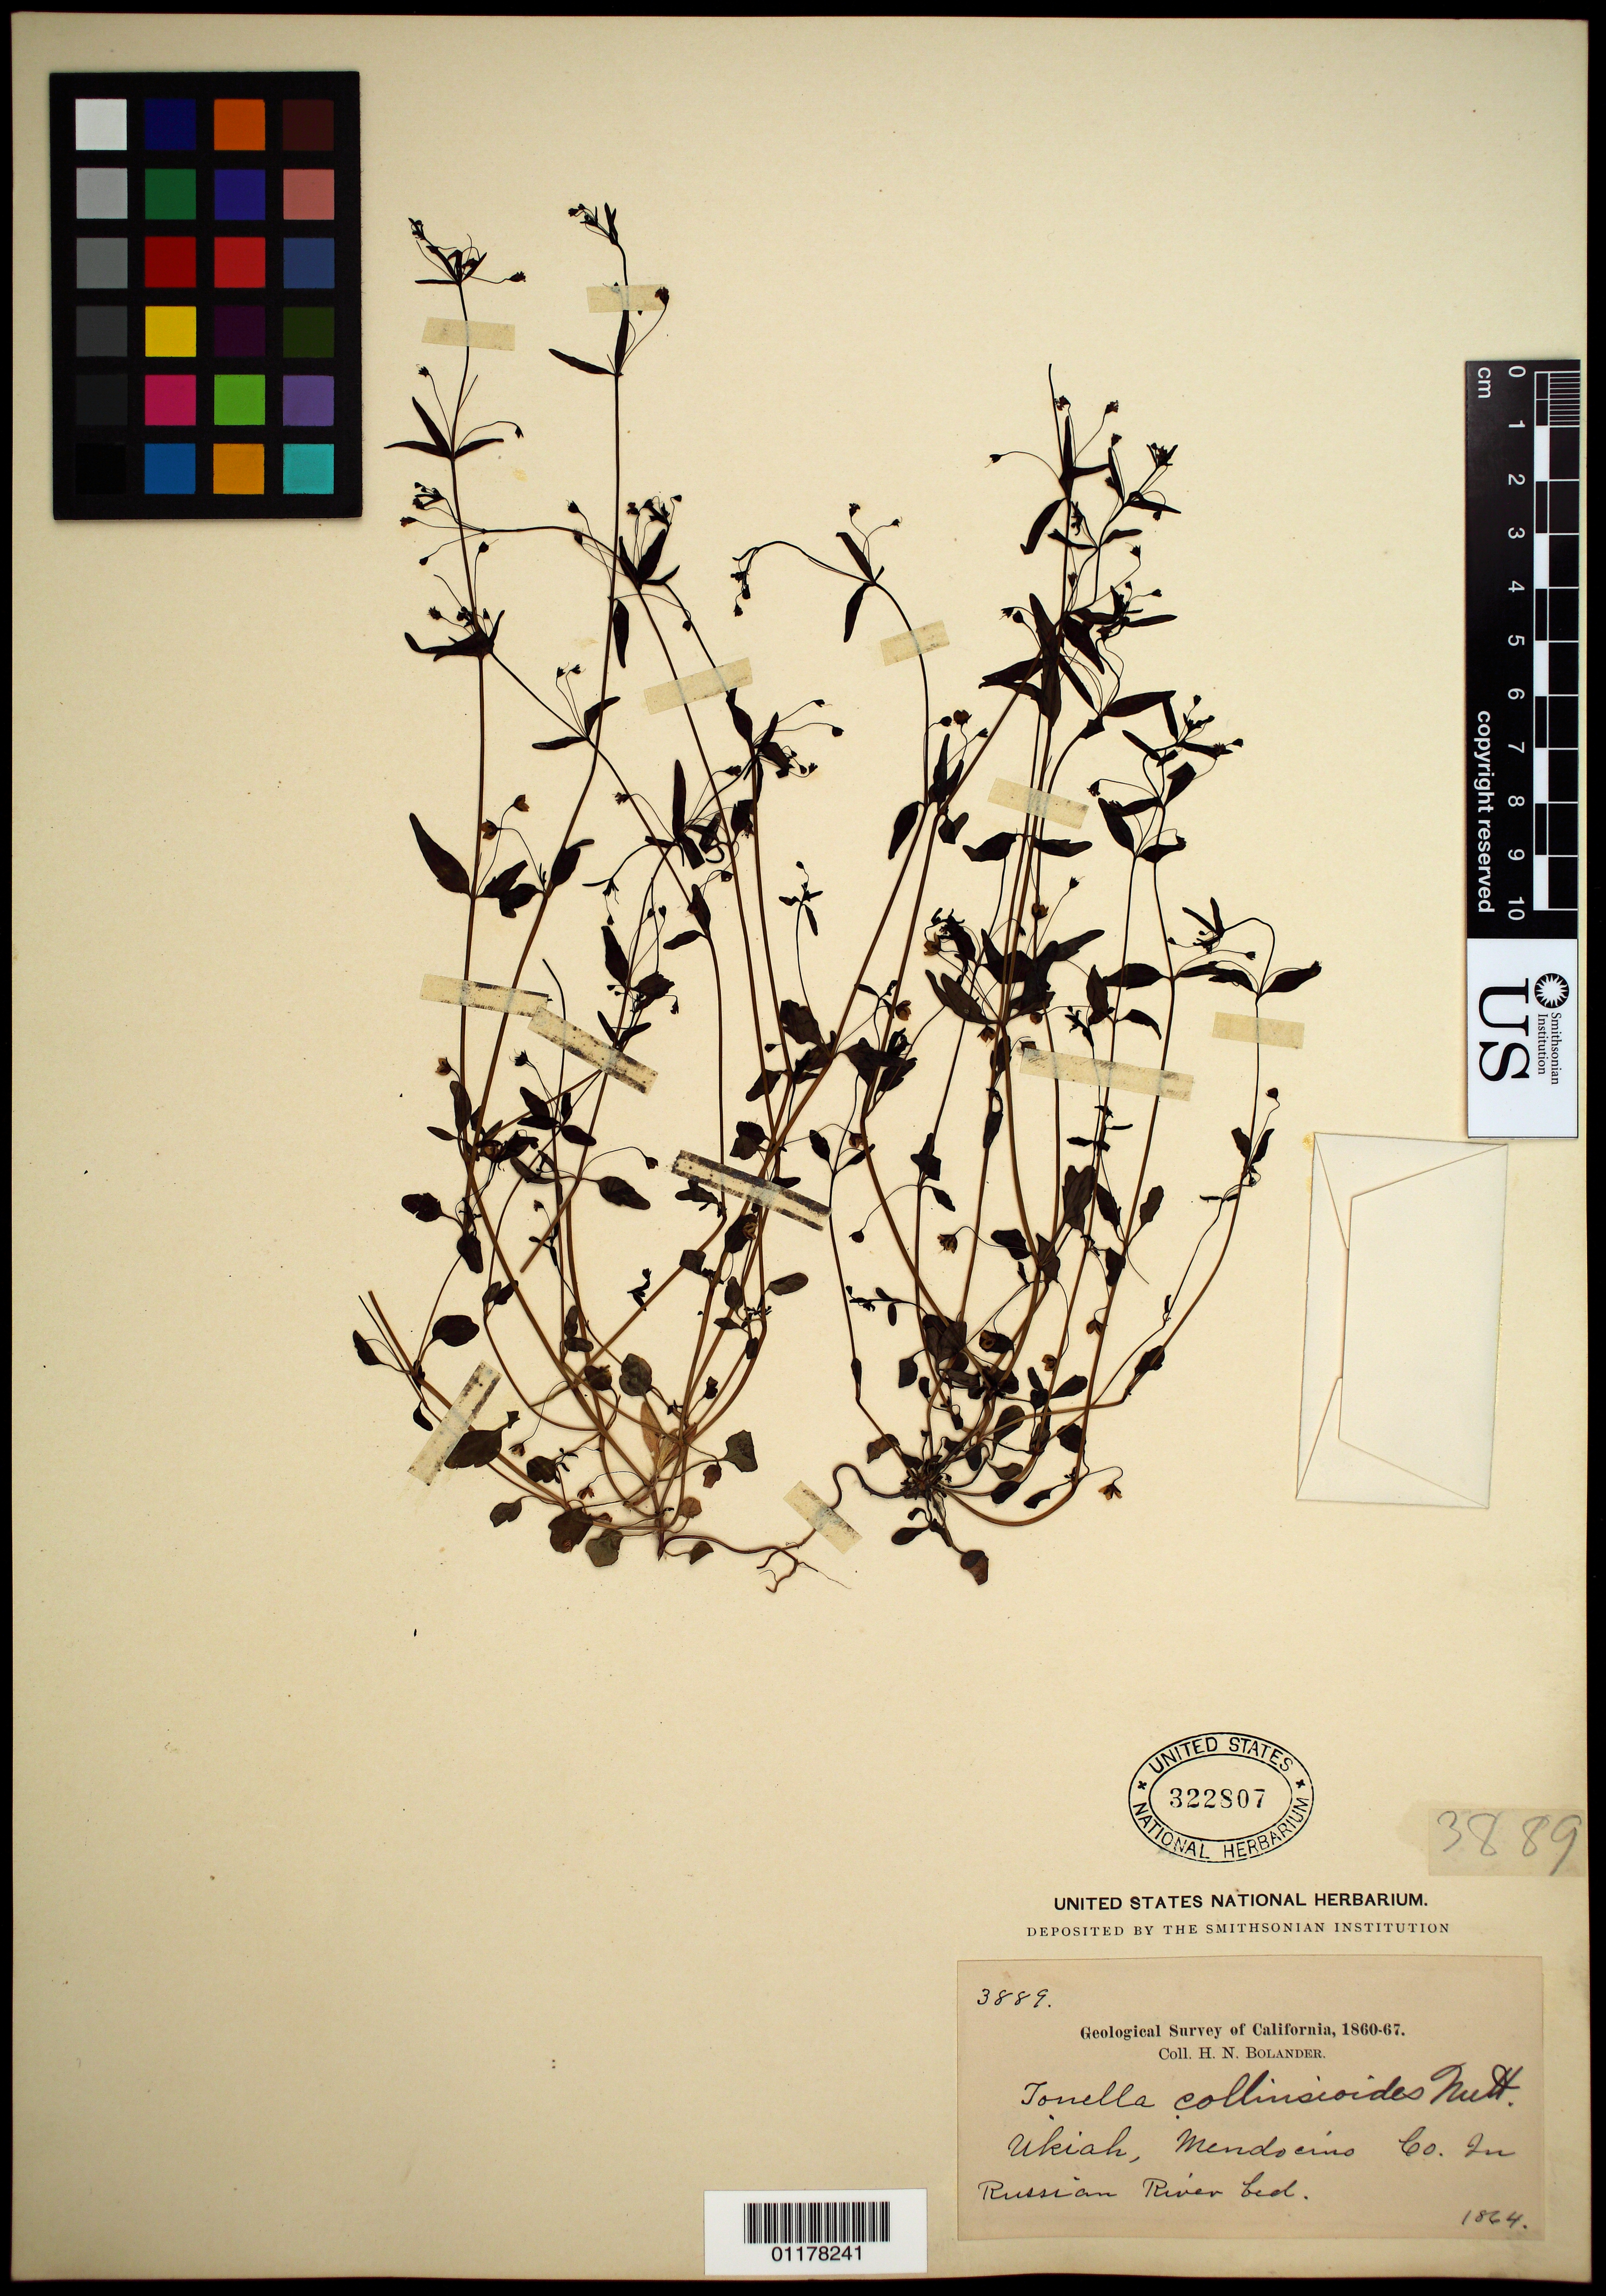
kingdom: Plantae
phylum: Tracheophyta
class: Magnoliopsida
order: Lamiales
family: Plantaginaceae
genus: Tonella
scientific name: Tonella collinsioides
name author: Nutt. ex A. Gray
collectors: H. Bolander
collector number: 3889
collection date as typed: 1864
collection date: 1864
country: United States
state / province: California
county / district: Mendocino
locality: Ukiah, Russian River Bed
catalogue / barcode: US 322807